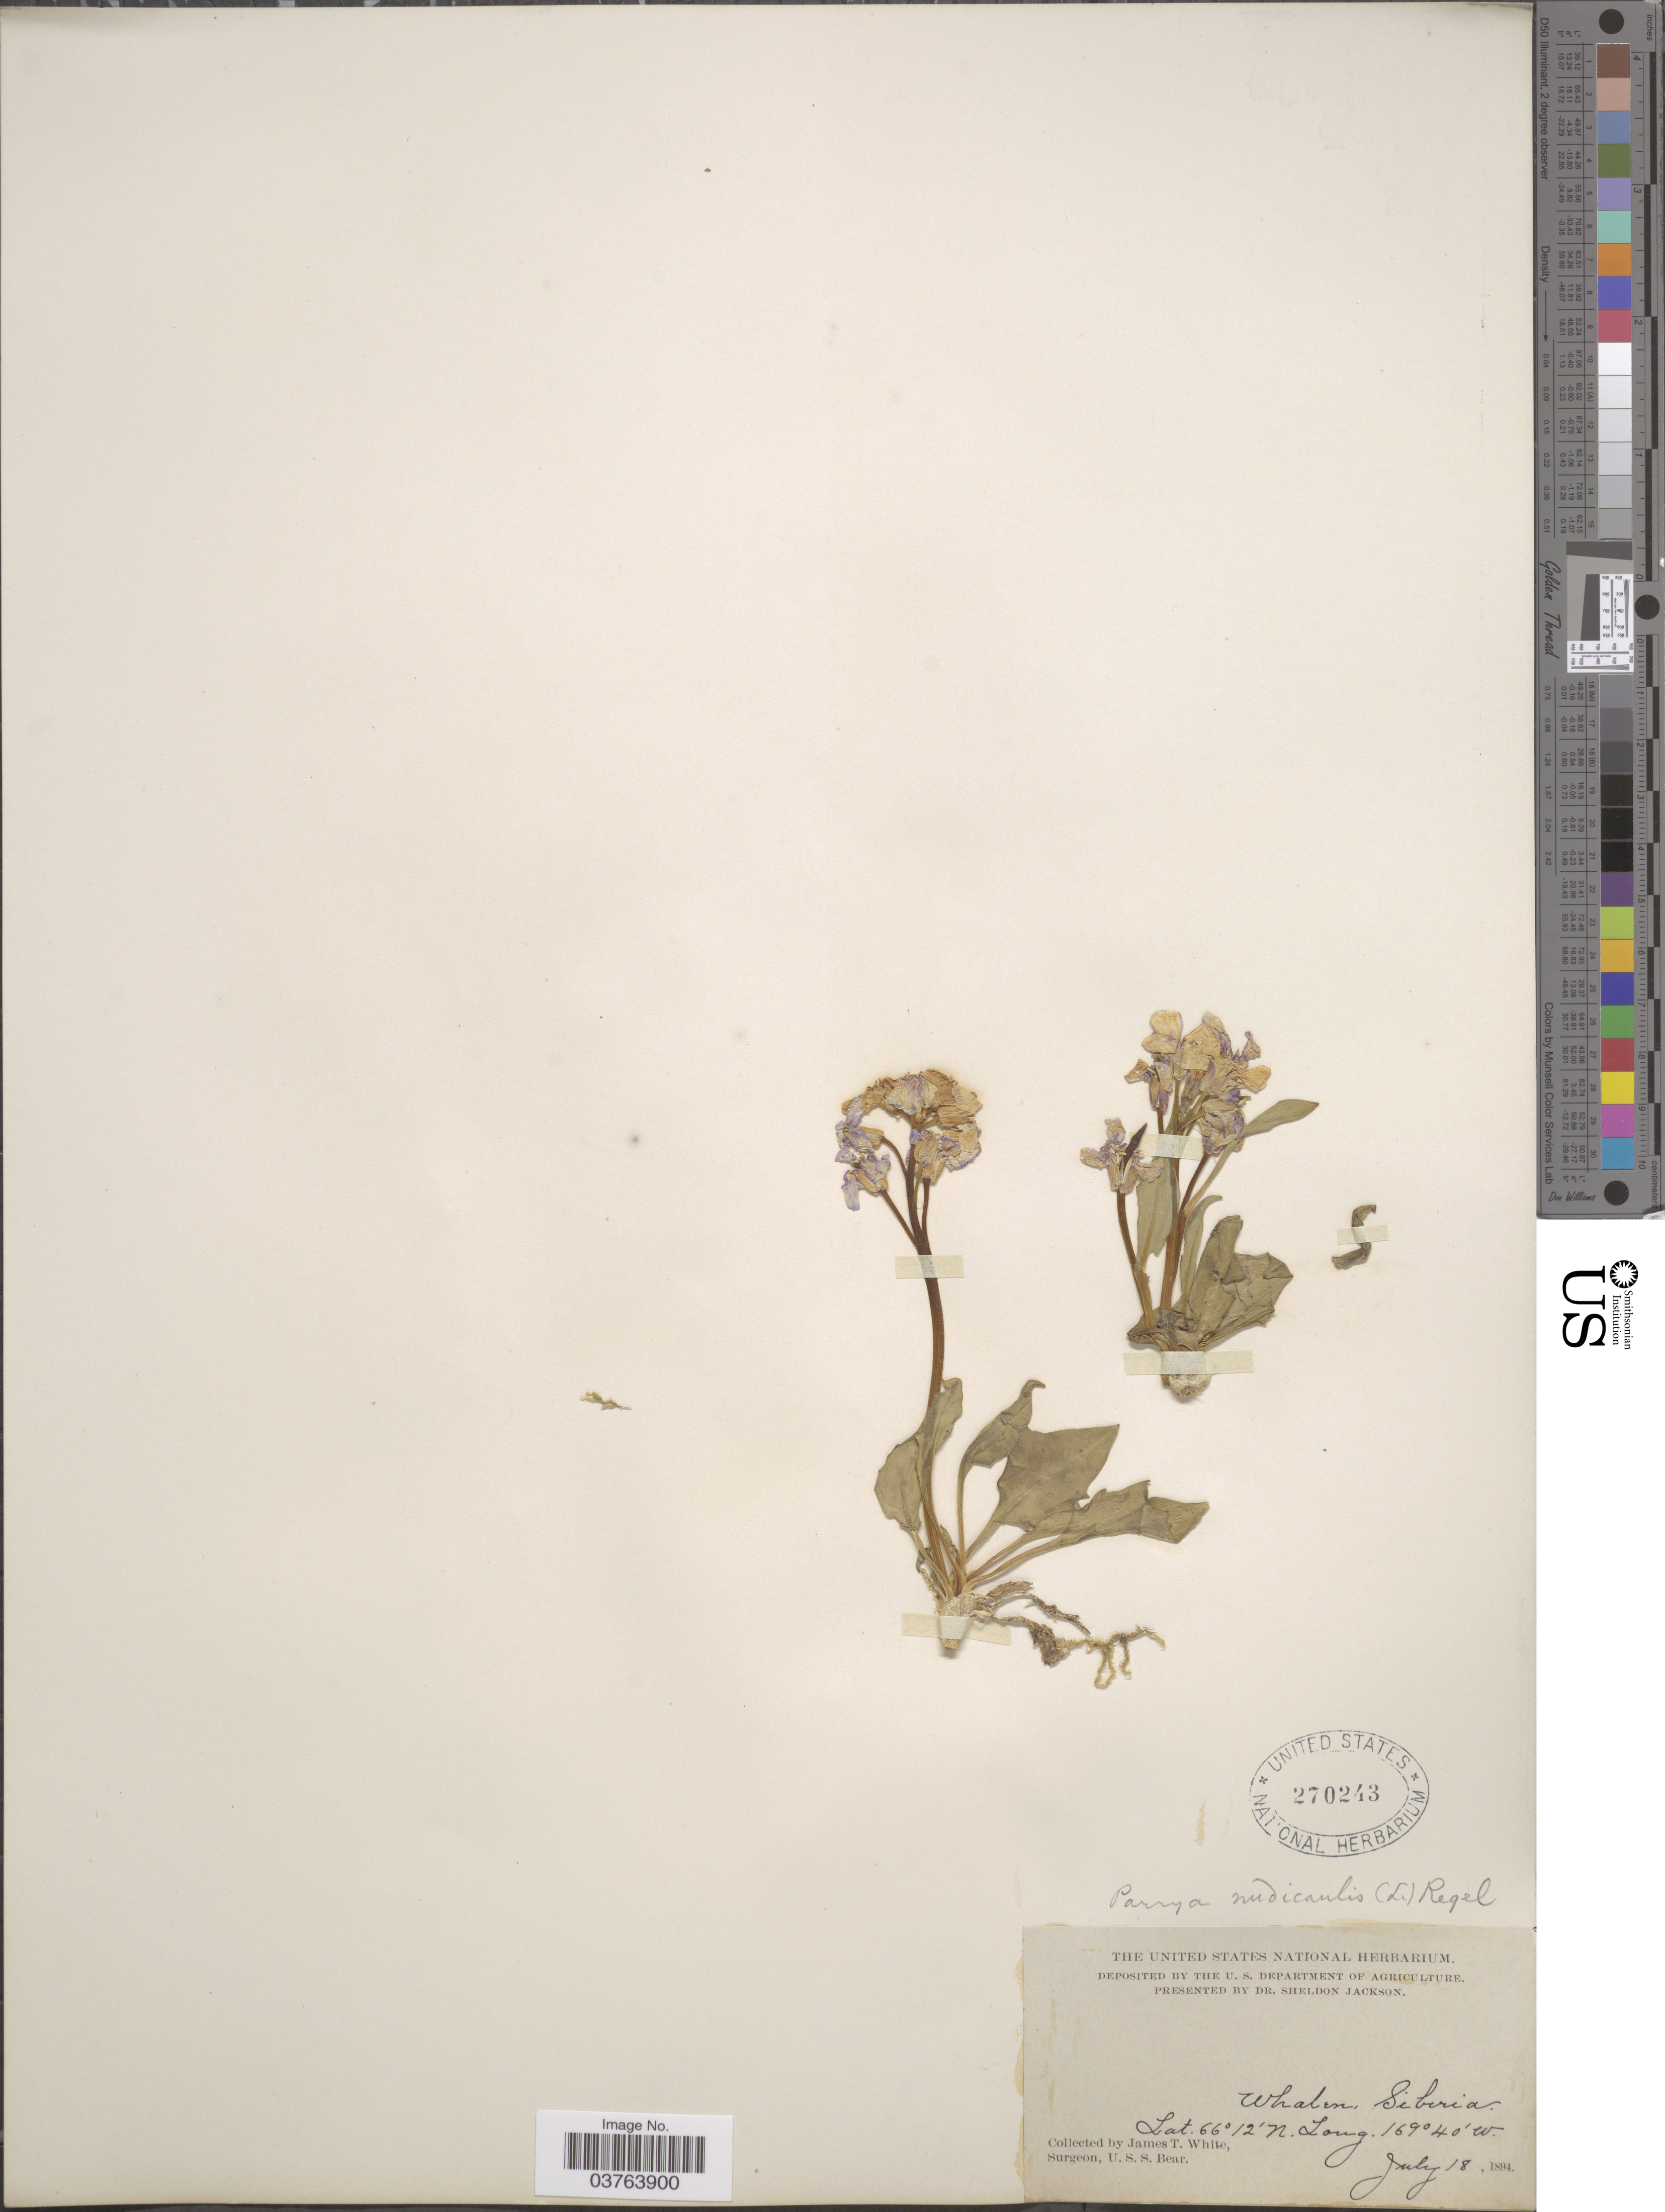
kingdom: Plantae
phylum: Tracheophyta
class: Magnoliopsida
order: Brassicales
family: Brassicaceae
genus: Parrya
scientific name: Parrya nudicaulis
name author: (L.) Regel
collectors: J. T. White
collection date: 1894-07-18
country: Russian Federation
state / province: Chukotka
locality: Whalen, Siberia.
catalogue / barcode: US 270243